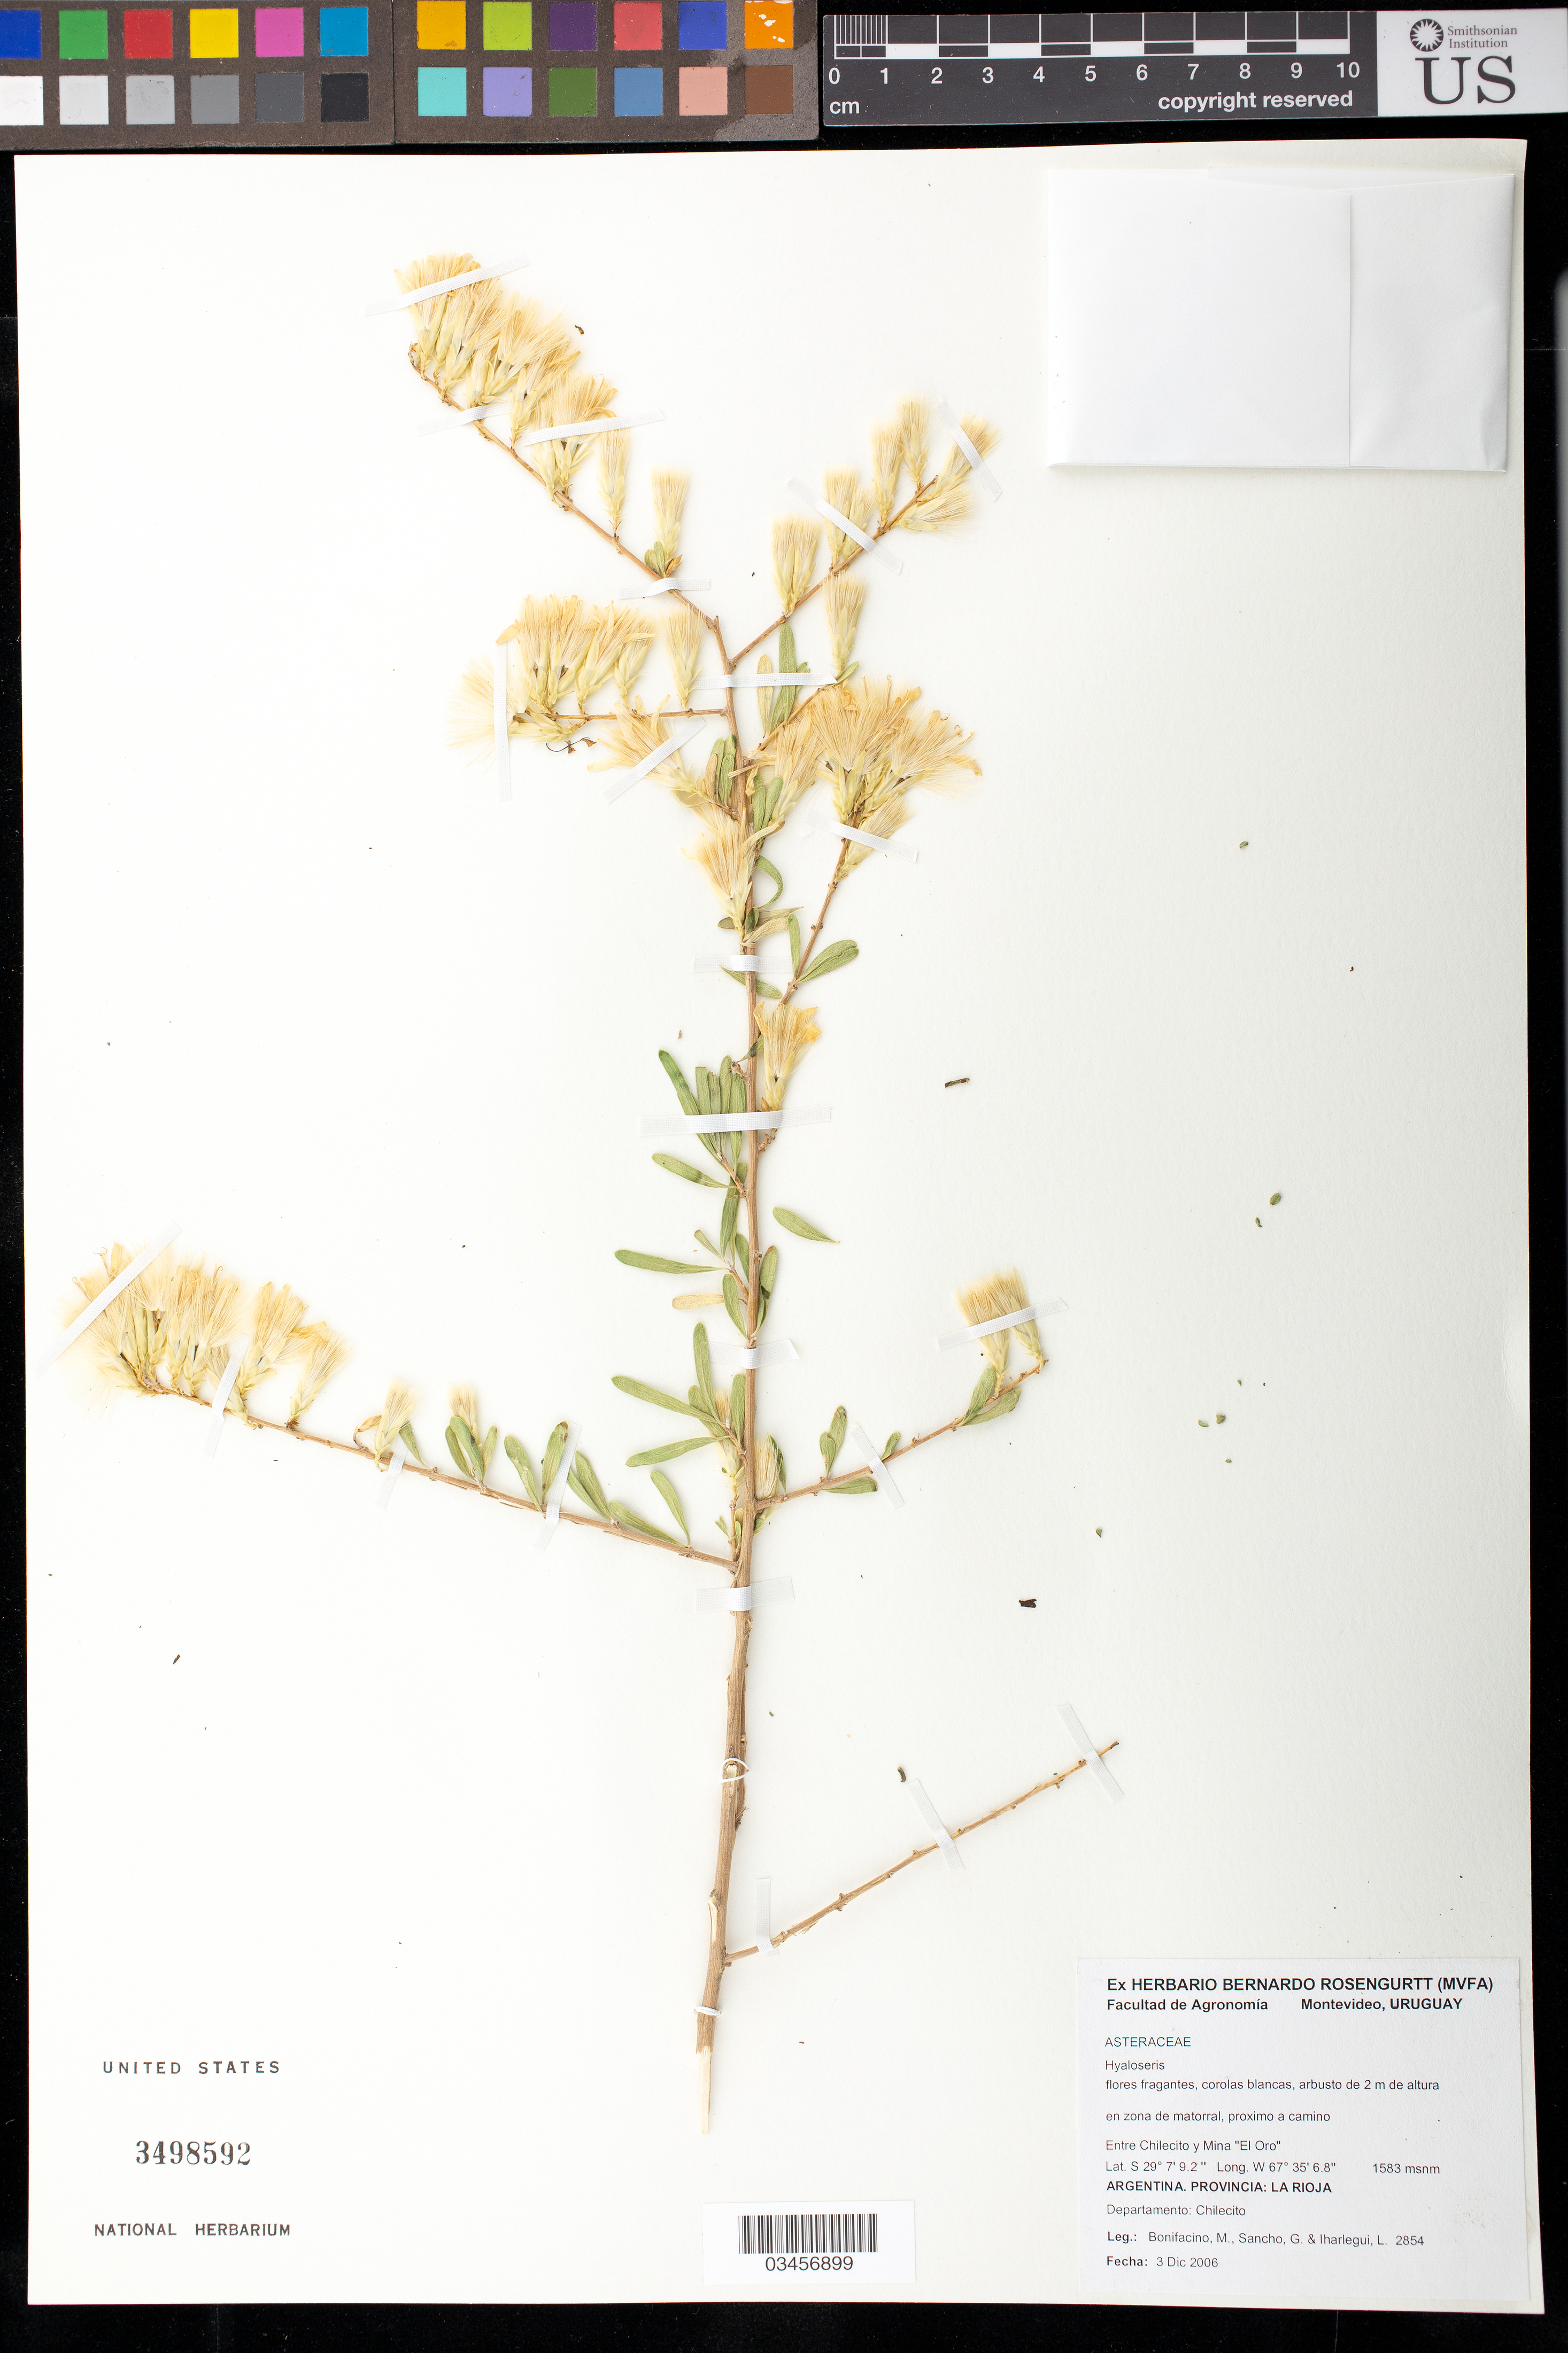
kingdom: Plantae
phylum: Tracheophyta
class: Magnoliopsida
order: Asterales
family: Asteraceae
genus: Hyaloseris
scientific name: Hyaloseris cinerea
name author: (Griseb.) Griseb.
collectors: M. Bonifacino, G. Sancho & L. Iharlegui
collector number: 2854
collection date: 2006-12-03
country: Argentina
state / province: La Rioja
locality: Entre Chilecito y Mina "El Oro"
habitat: En zona de matorral, proximo a camino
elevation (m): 1583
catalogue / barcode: US 3498592